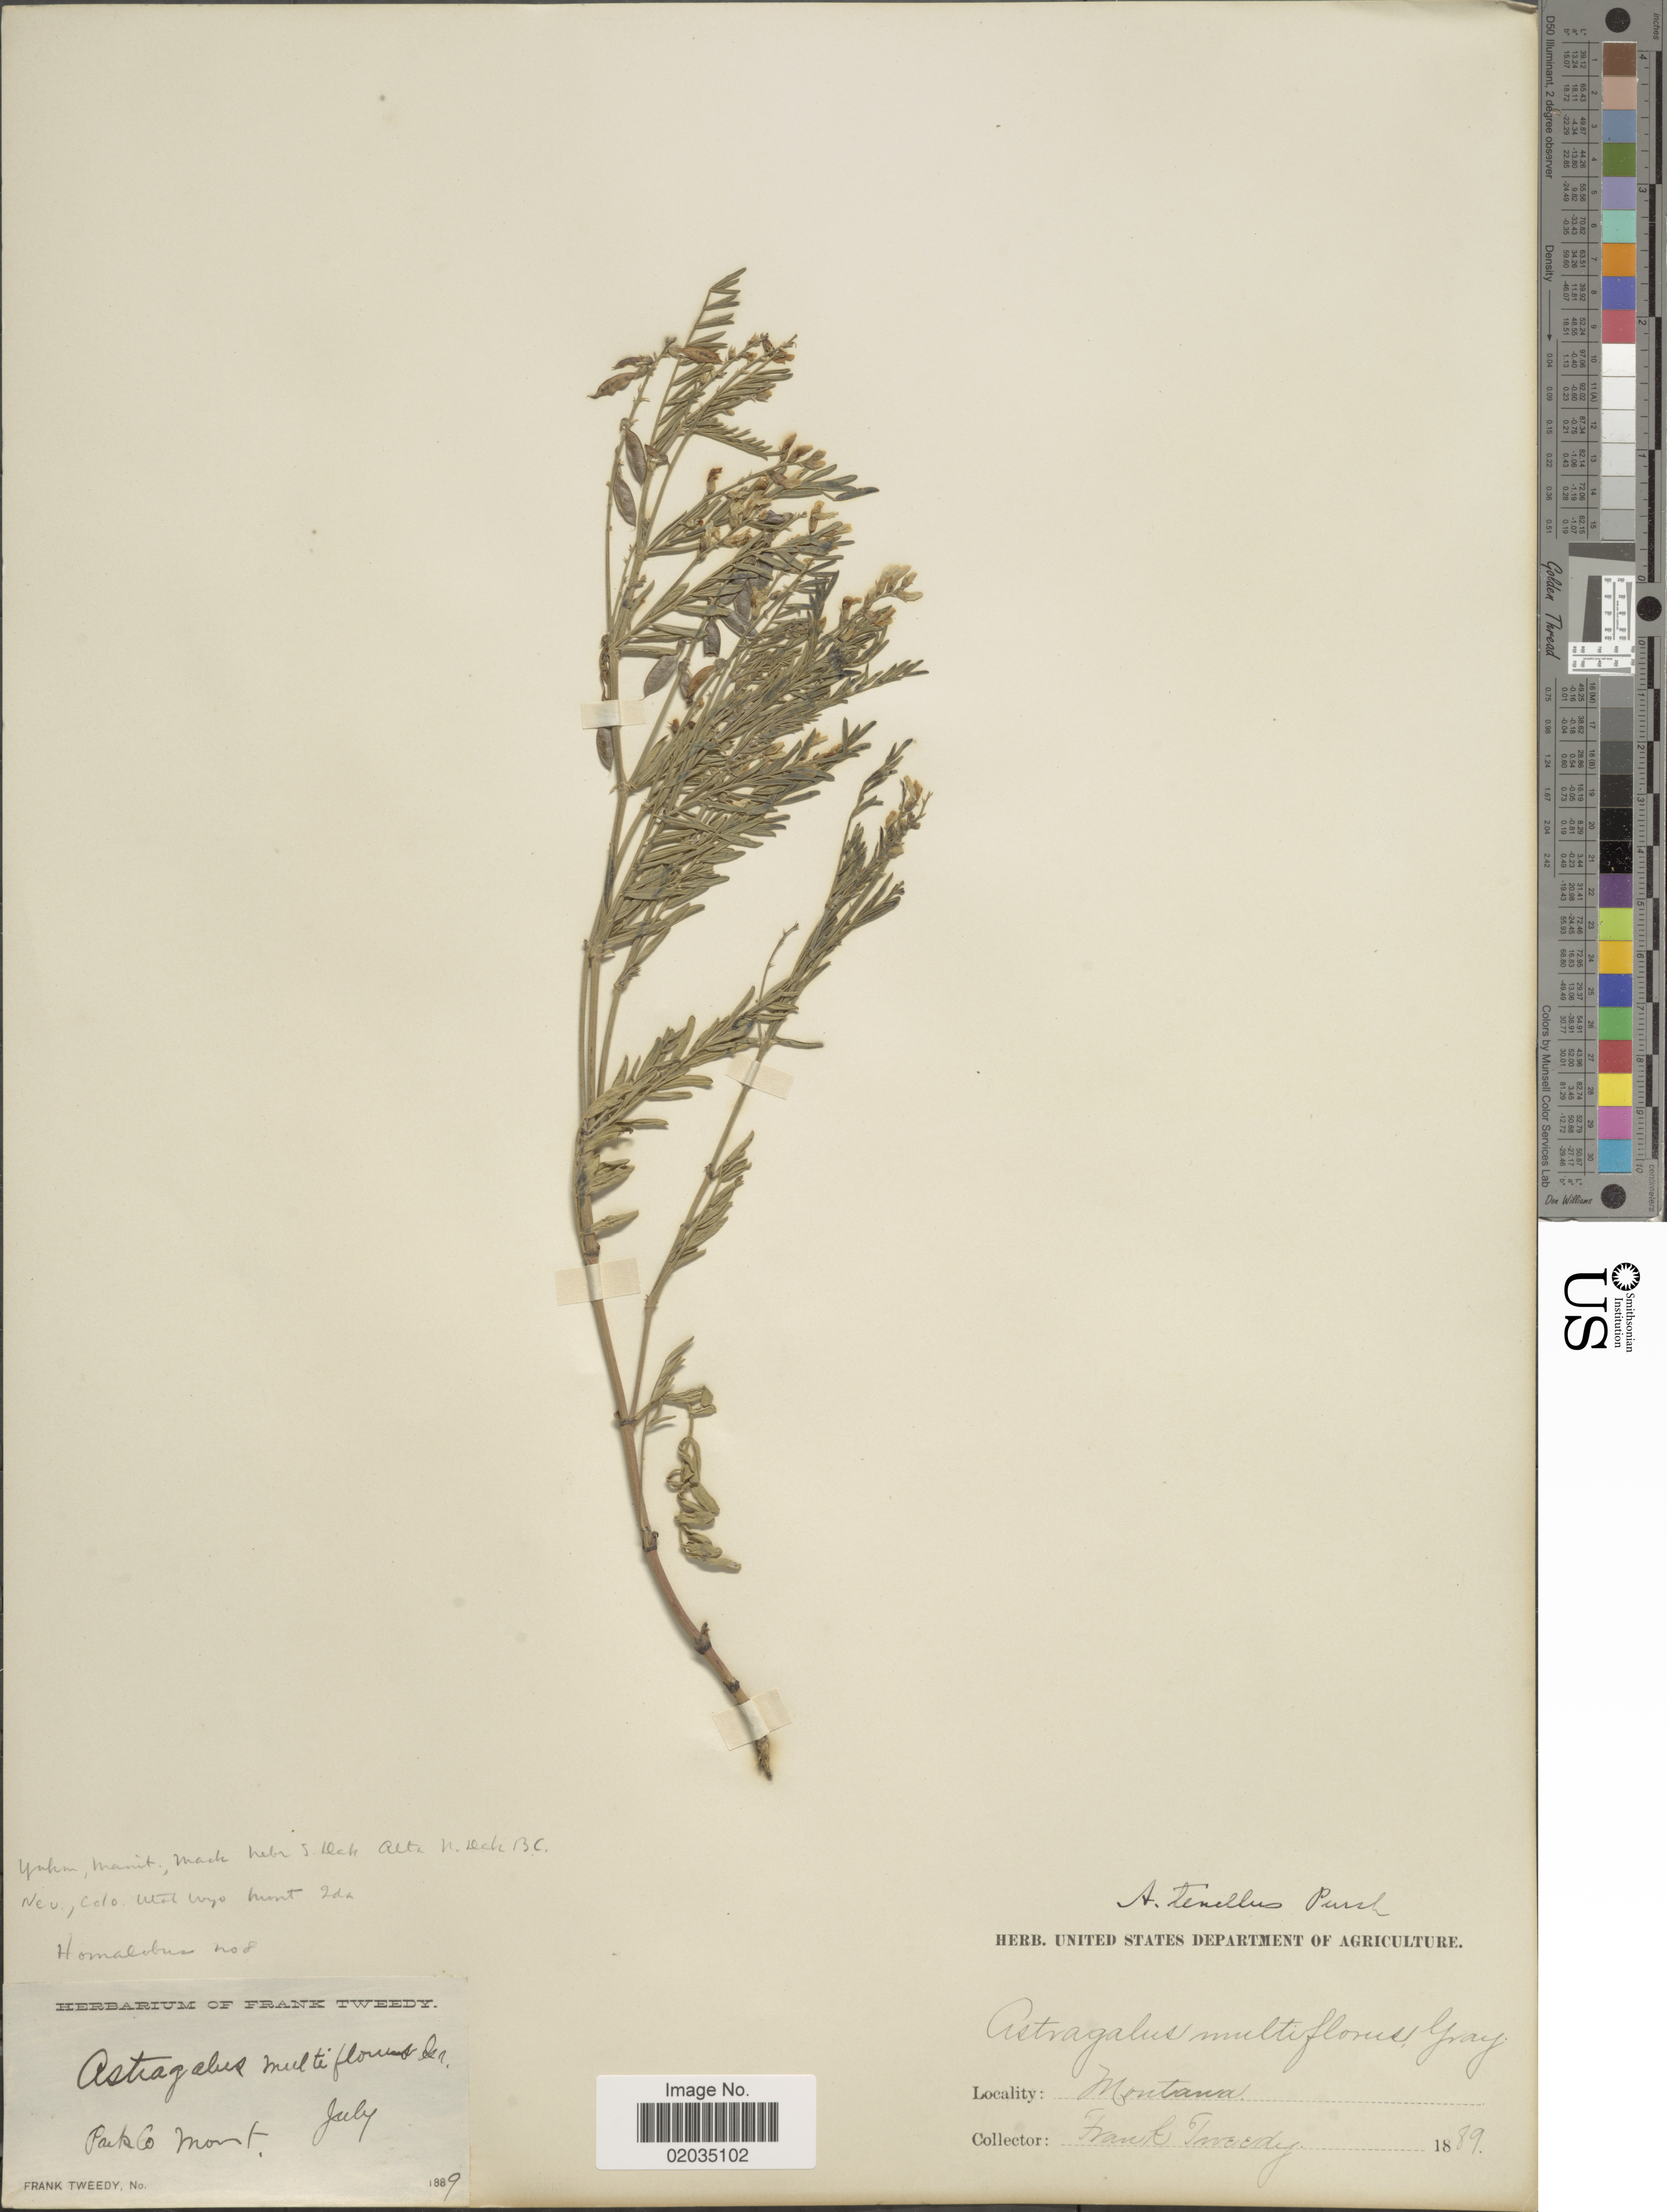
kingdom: Plantae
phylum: Tracheophyta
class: Magnoliopsida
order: Fabales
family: Fabaceae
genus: Astragalus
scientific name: Astragalus tenellus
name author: Pursh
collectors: F. Tweedy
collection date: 1889-07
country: United States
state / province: Montana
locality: Park Co